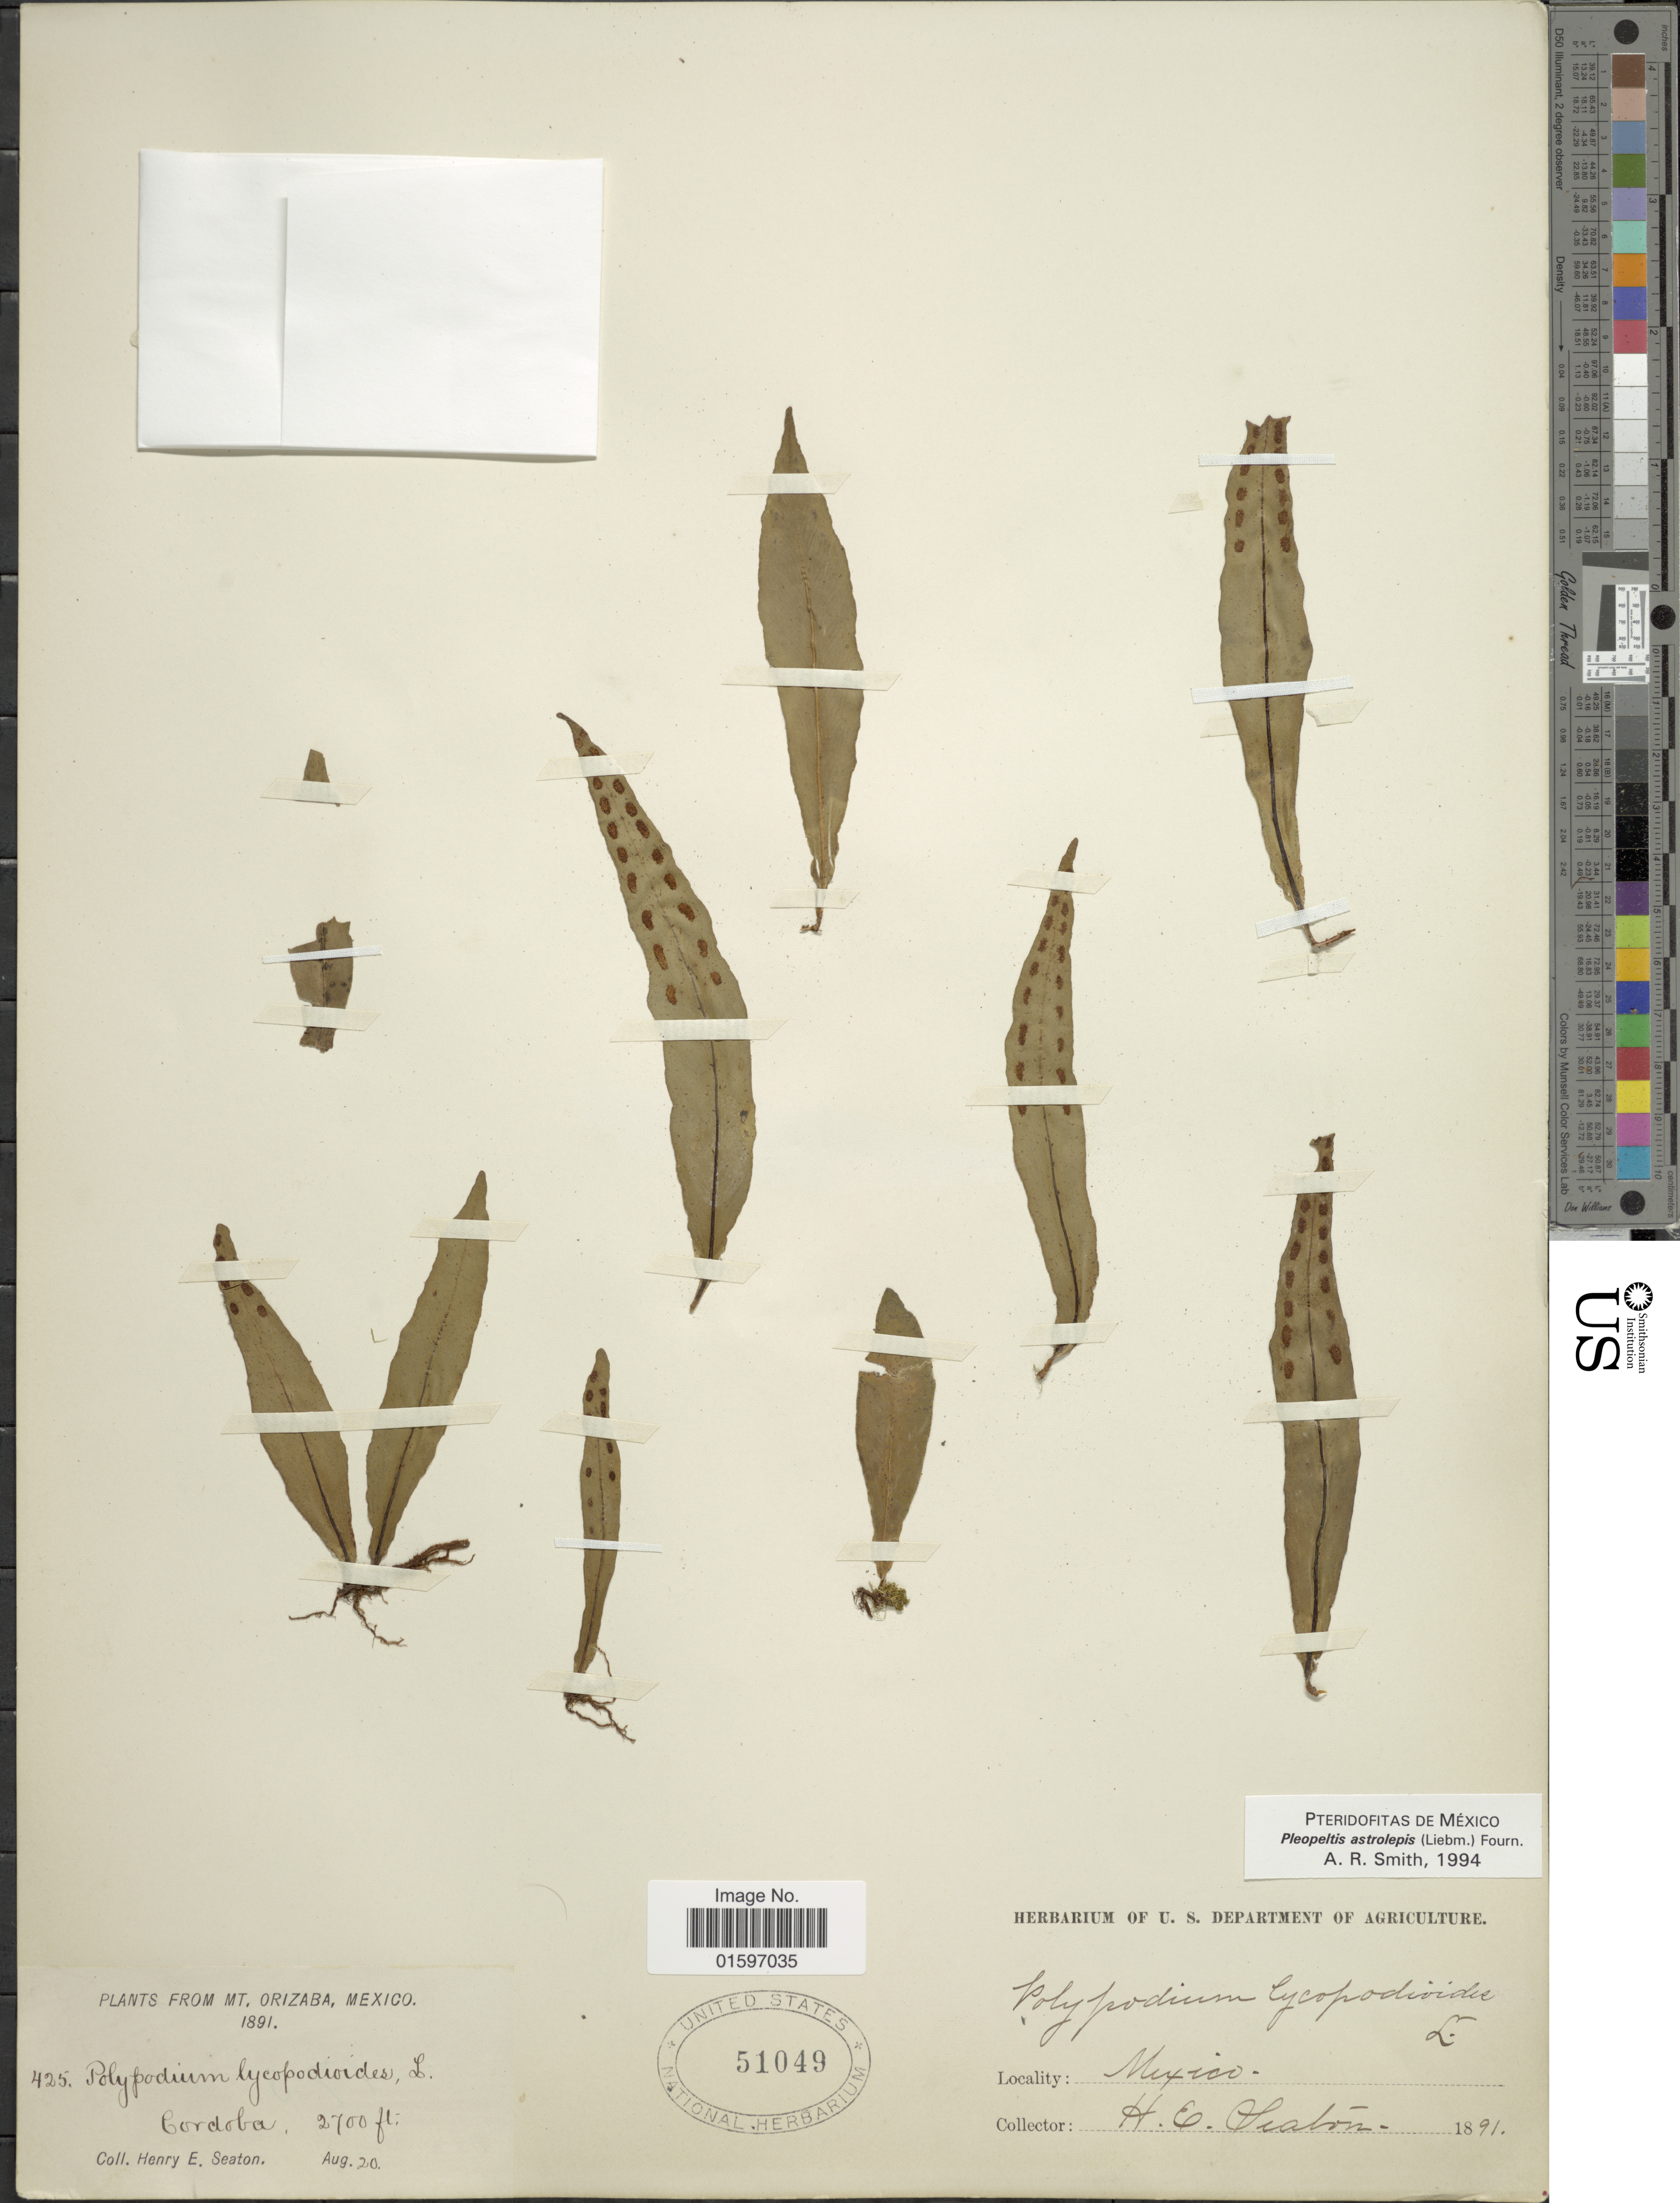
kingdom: Plantae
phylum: Tracheophyta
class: Polypodiopsida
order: Polypodiales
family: Polypodiaceae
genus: Pleopeltis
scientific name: Pleopeltis astrolepis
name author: (Liebm.) E. Fourn.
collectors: H. E. Seaton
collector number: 425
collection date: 1891-08-20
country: Mexico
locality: Mt. Orizaba. Cordoba.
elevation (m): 823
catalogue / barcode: US 51049